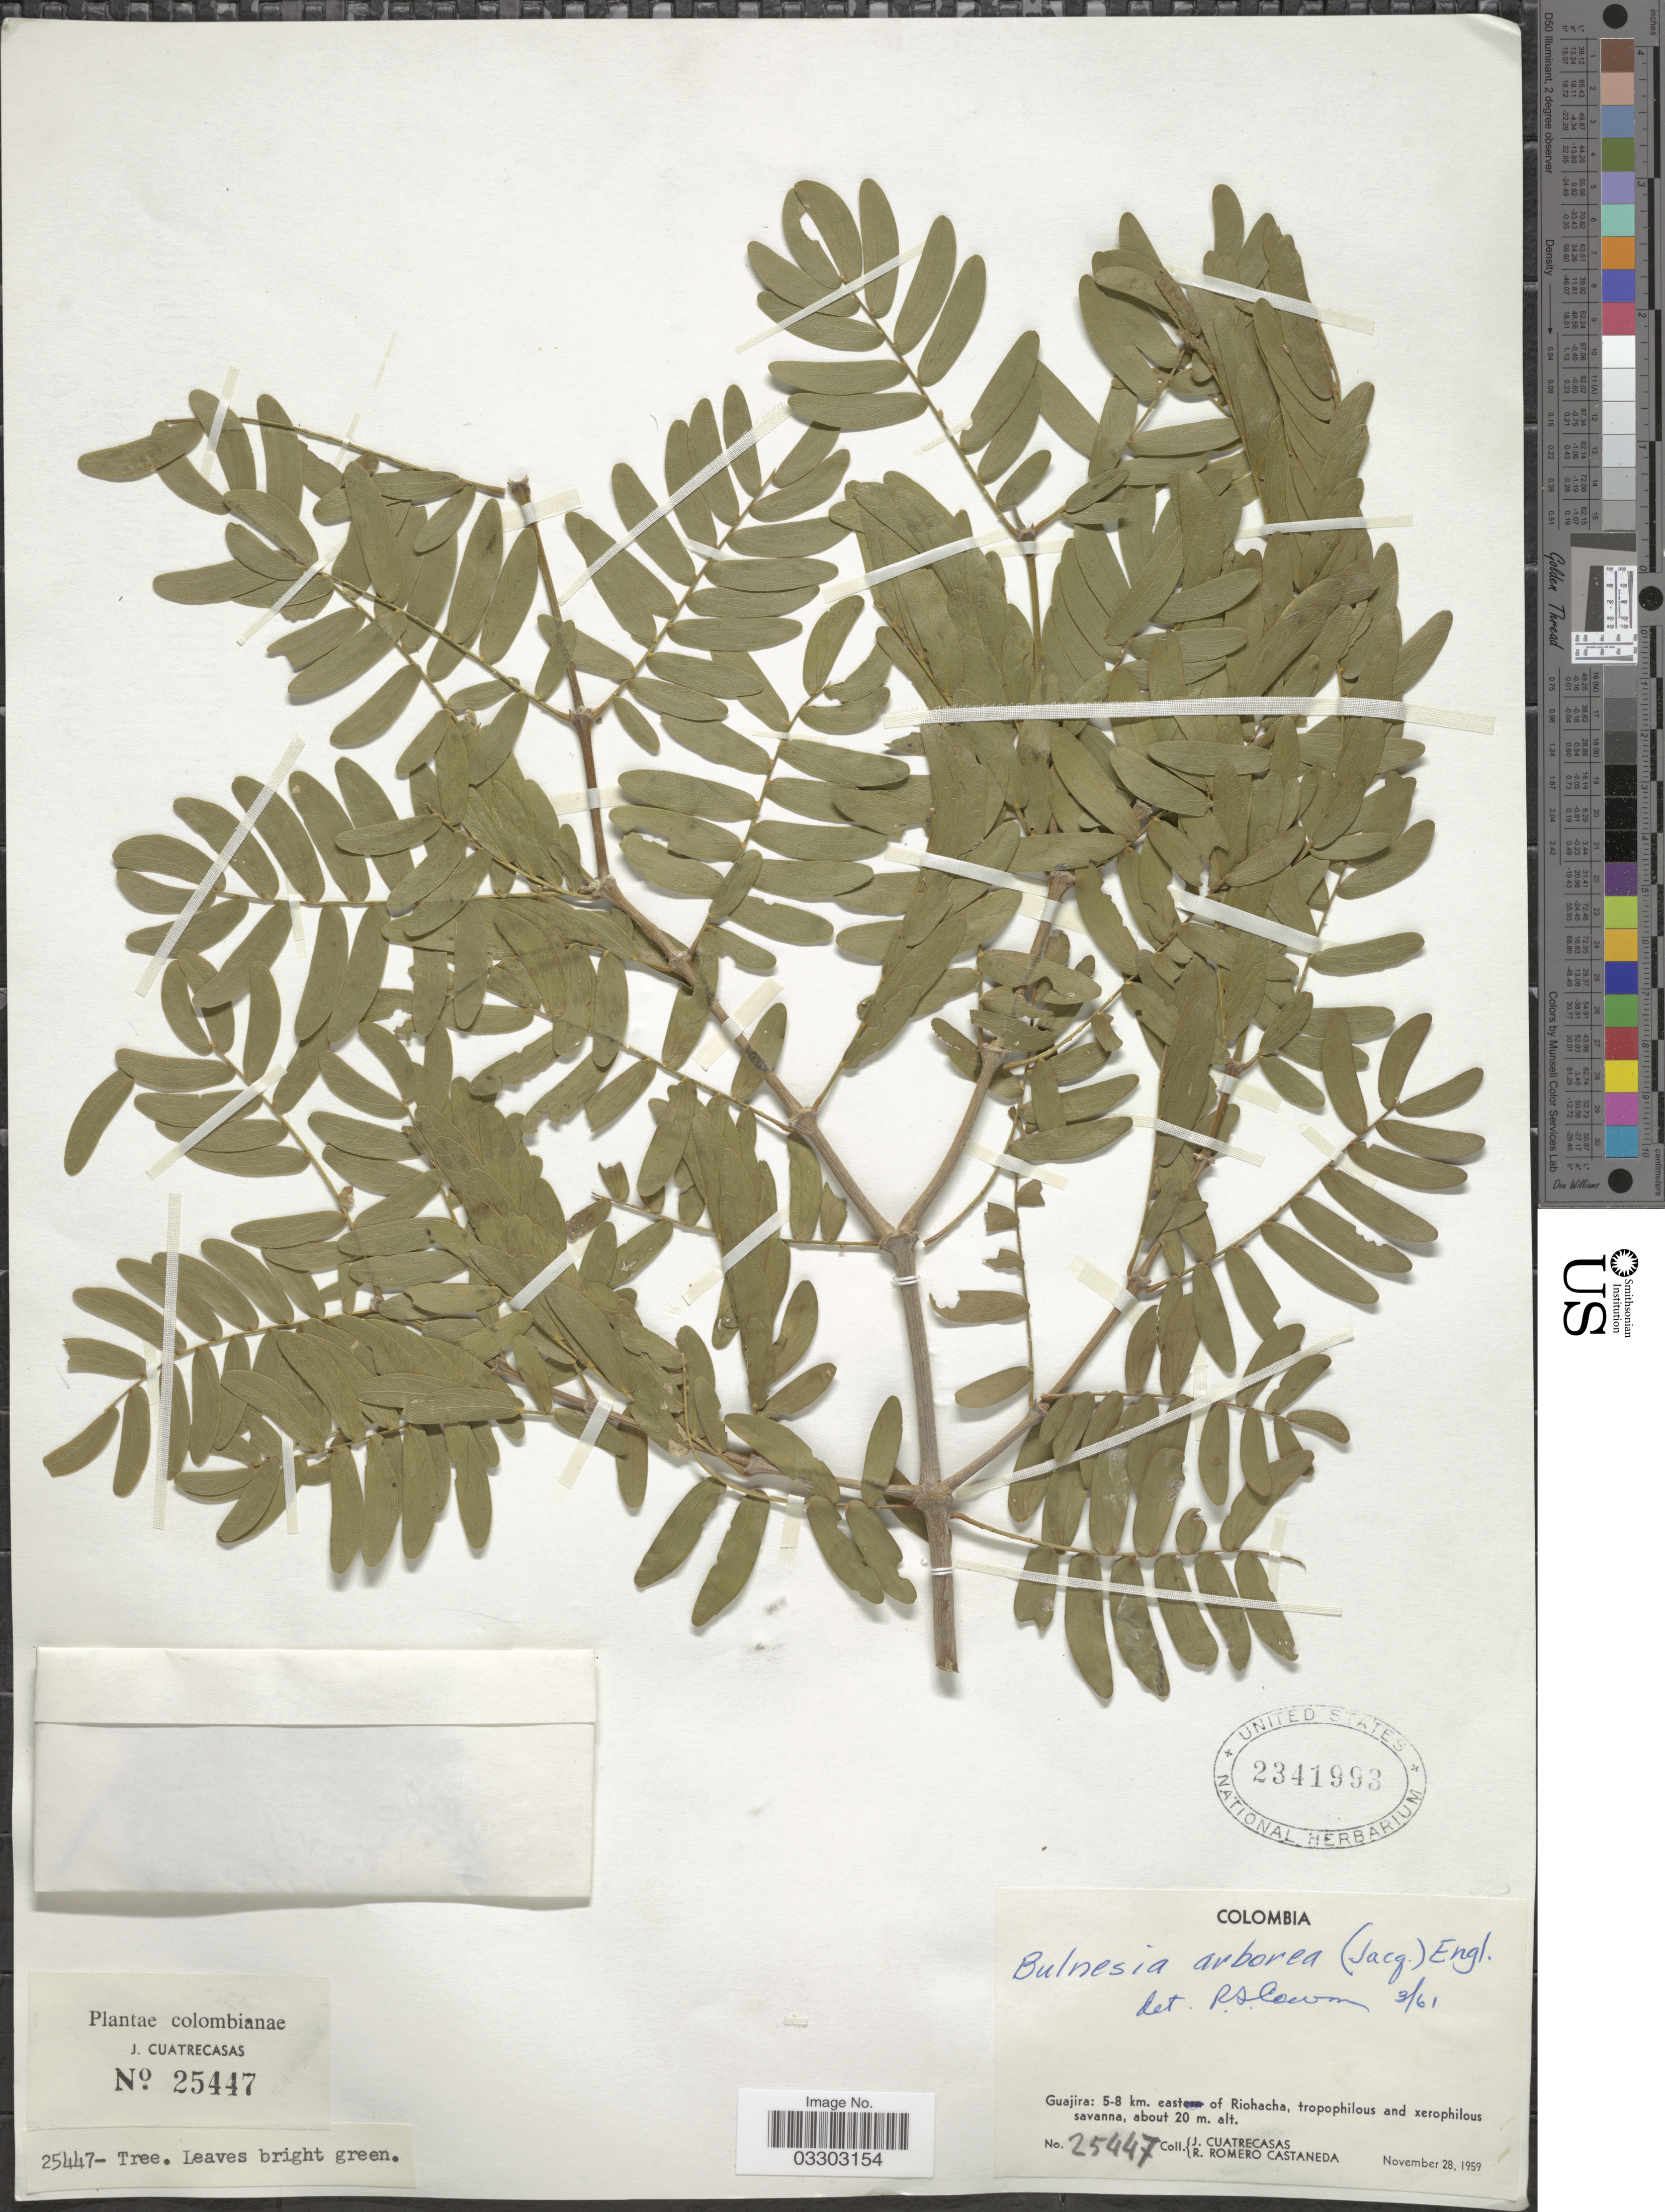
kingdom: Plantae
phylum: Tracheophyta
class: Magnoliopsida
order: Zygophyllales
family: Zygophyllaceae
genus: Gonopterodendron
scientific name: Gonopterodendron arboreum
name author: (Jacq.) Godoy-Bürki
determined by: U.S. National Herbarium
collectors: J. Cuatrecasas & R. Romero Castañeda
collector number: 25447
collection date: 1959-11-28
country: Colombia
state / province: La Guajira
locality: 5-8 km. east of Riohacha.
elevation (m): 20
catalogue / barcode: US 2341993